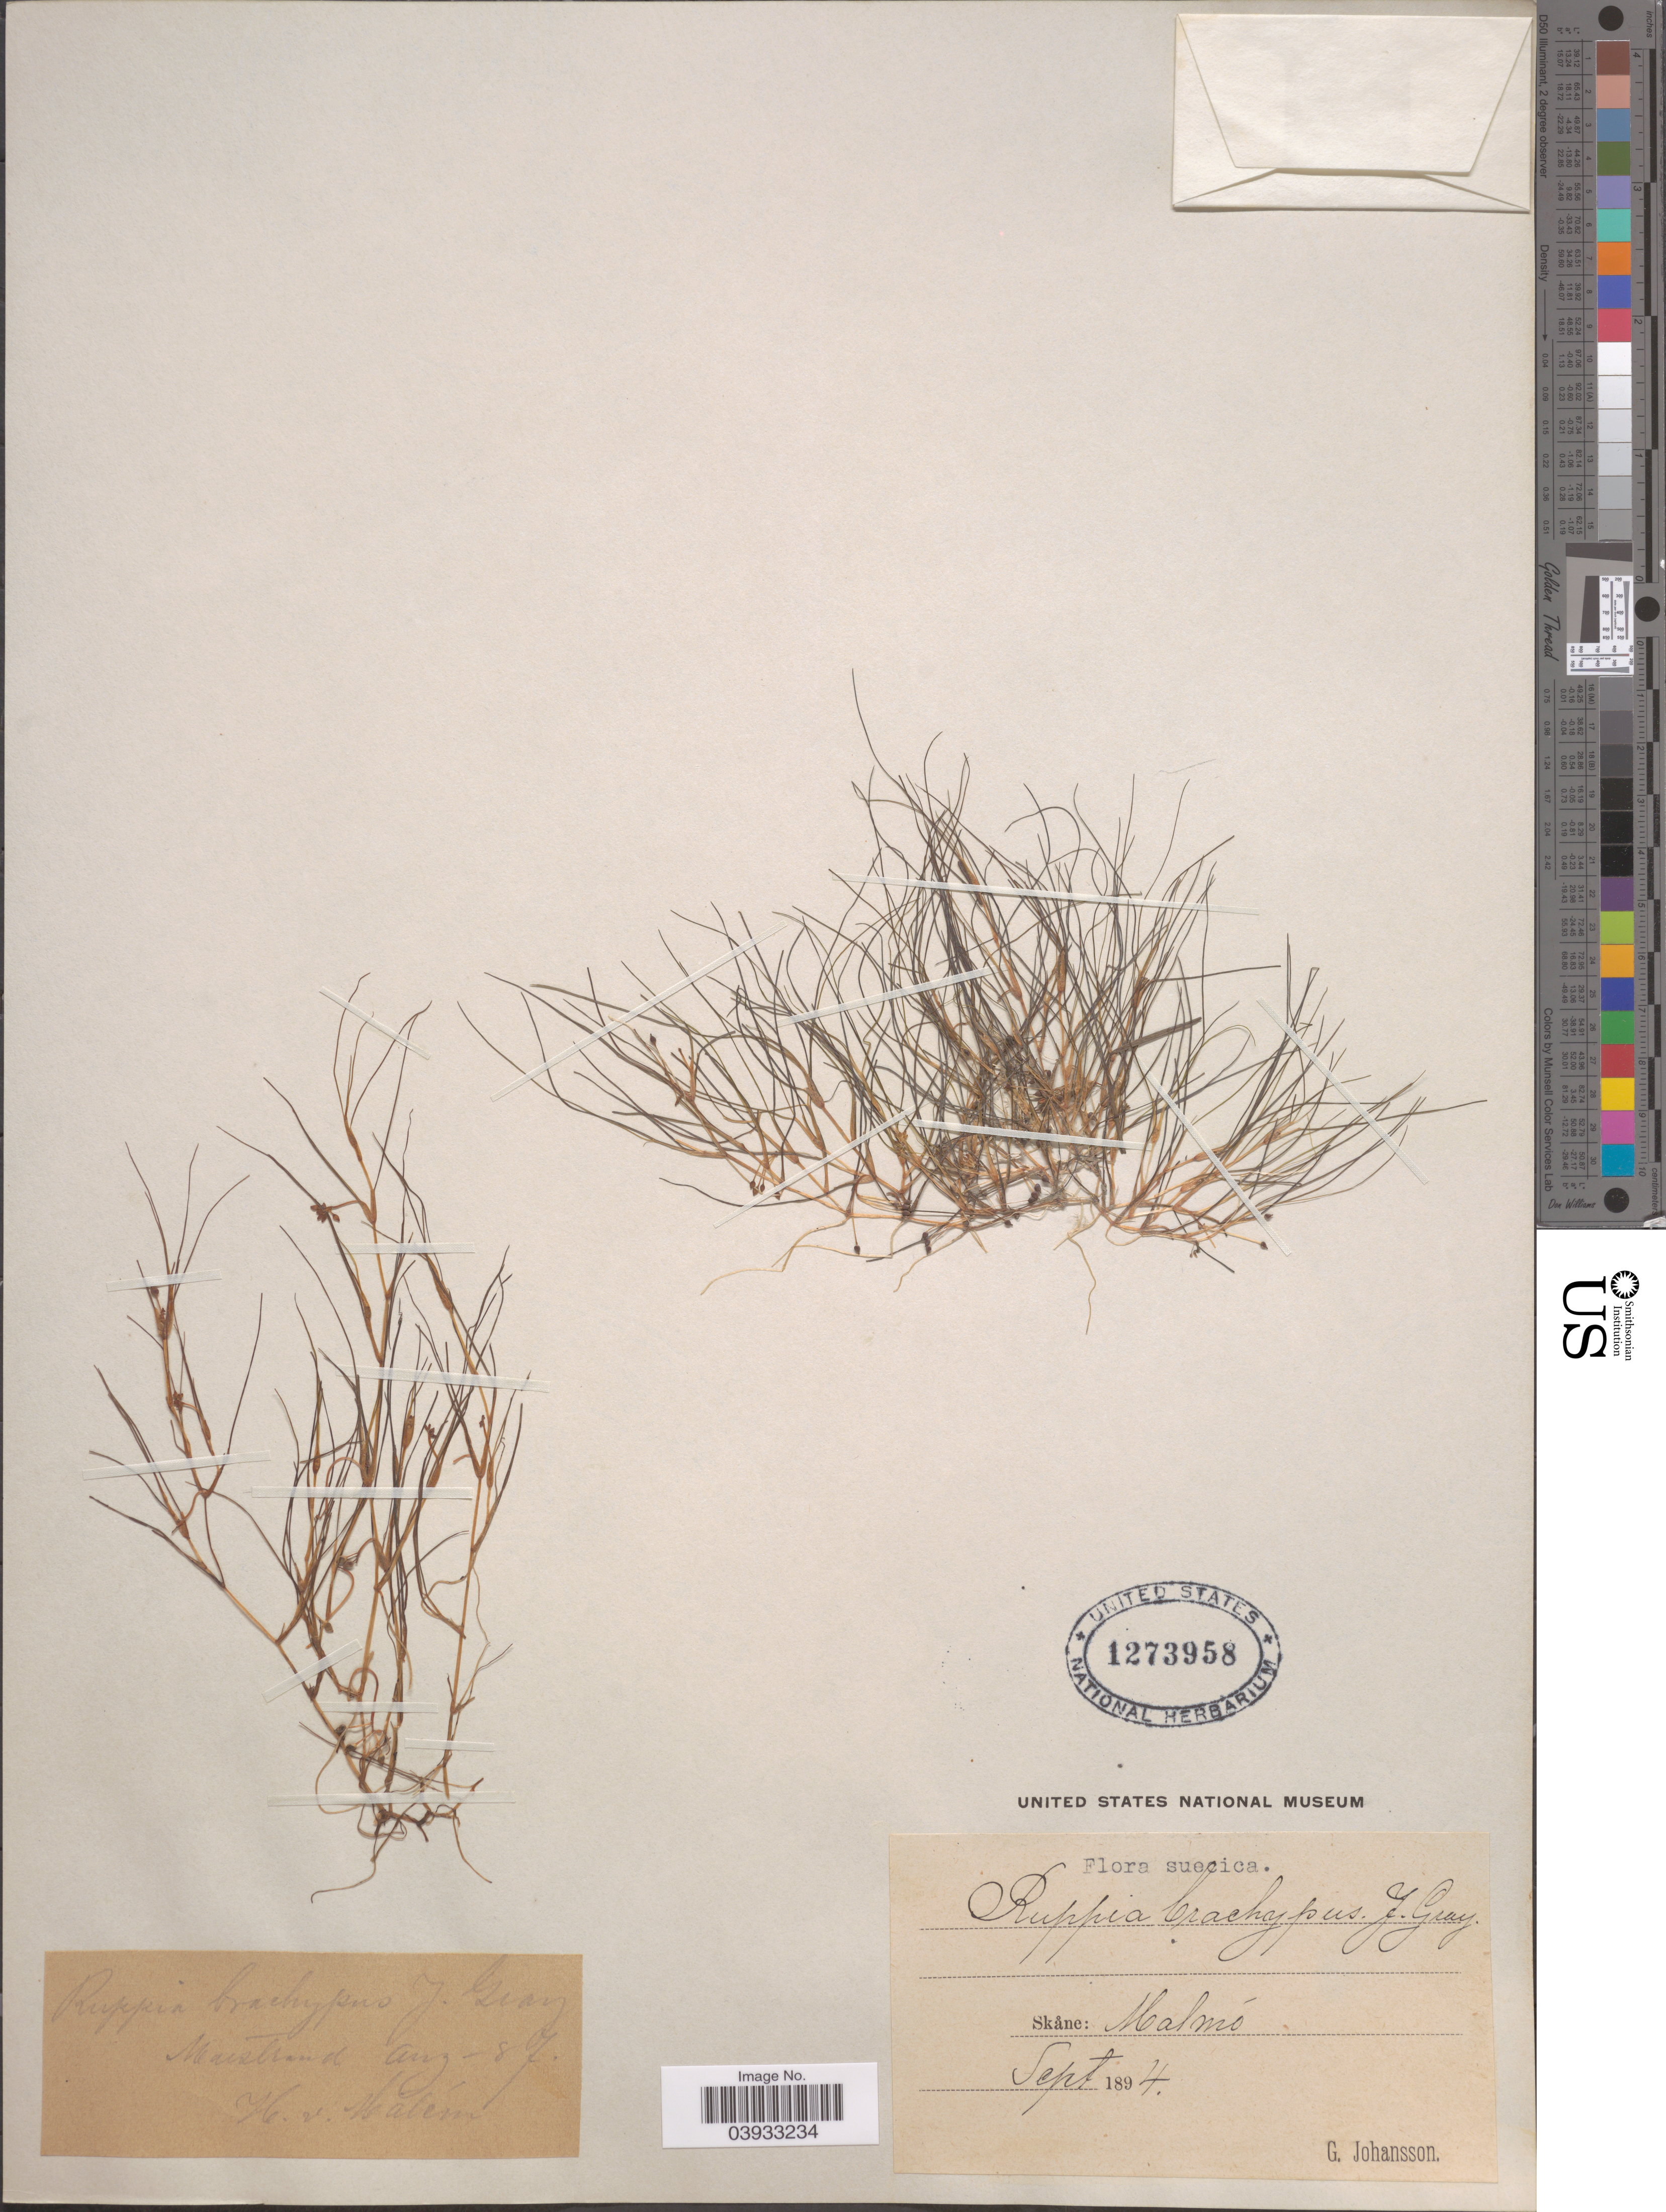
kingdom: Plantae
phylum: Tracheophyta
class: Liliopsida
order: Alismatales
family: Ruppiaceae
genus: Ruppia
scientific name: Ruppia brachypus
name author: J. Gay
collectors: G. Johansson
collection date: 1894-09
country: Sweden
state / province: Skåne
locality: Suecica. Skåne: Malmó.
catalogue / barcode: US 1273958